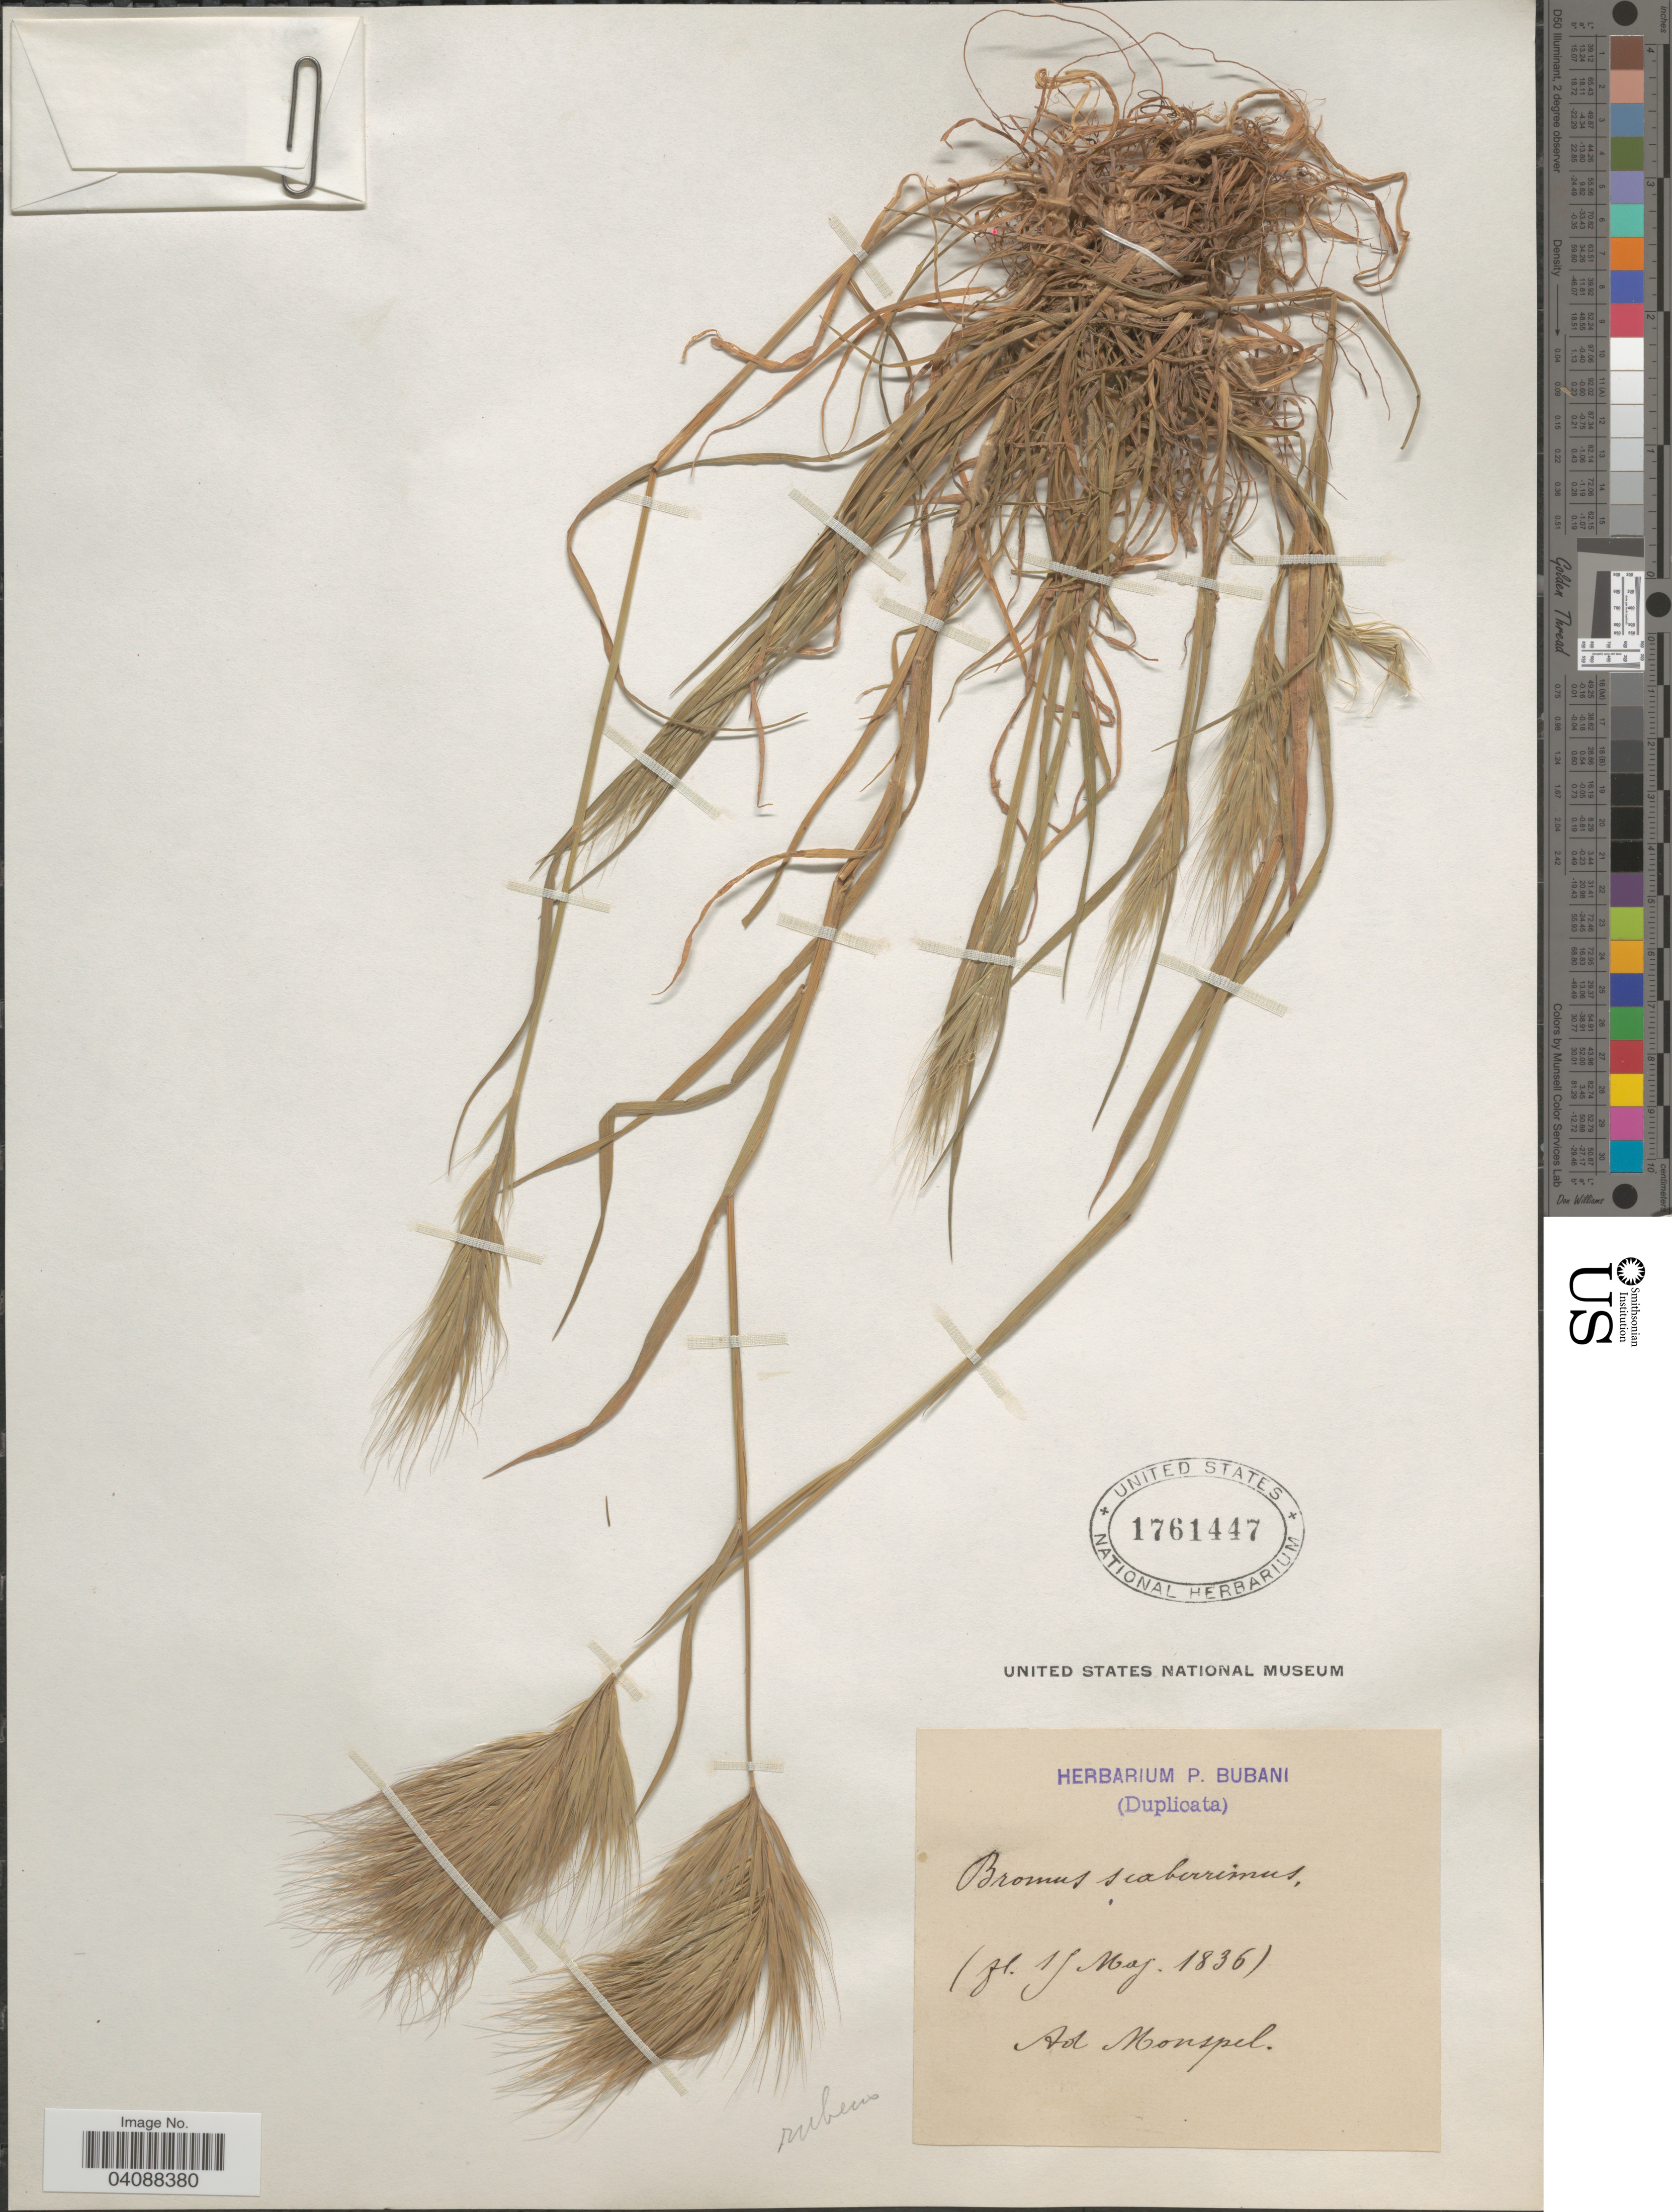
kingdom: Plantae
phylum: Tracheophyta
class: Liliopsida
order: Poales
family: Poaceae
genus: Bromus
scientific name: Bromus rubens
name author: L.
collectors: ex herb. P. Bubani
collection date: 1836-05-15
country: France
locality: Ad Monspel.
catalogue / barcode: US 1761447